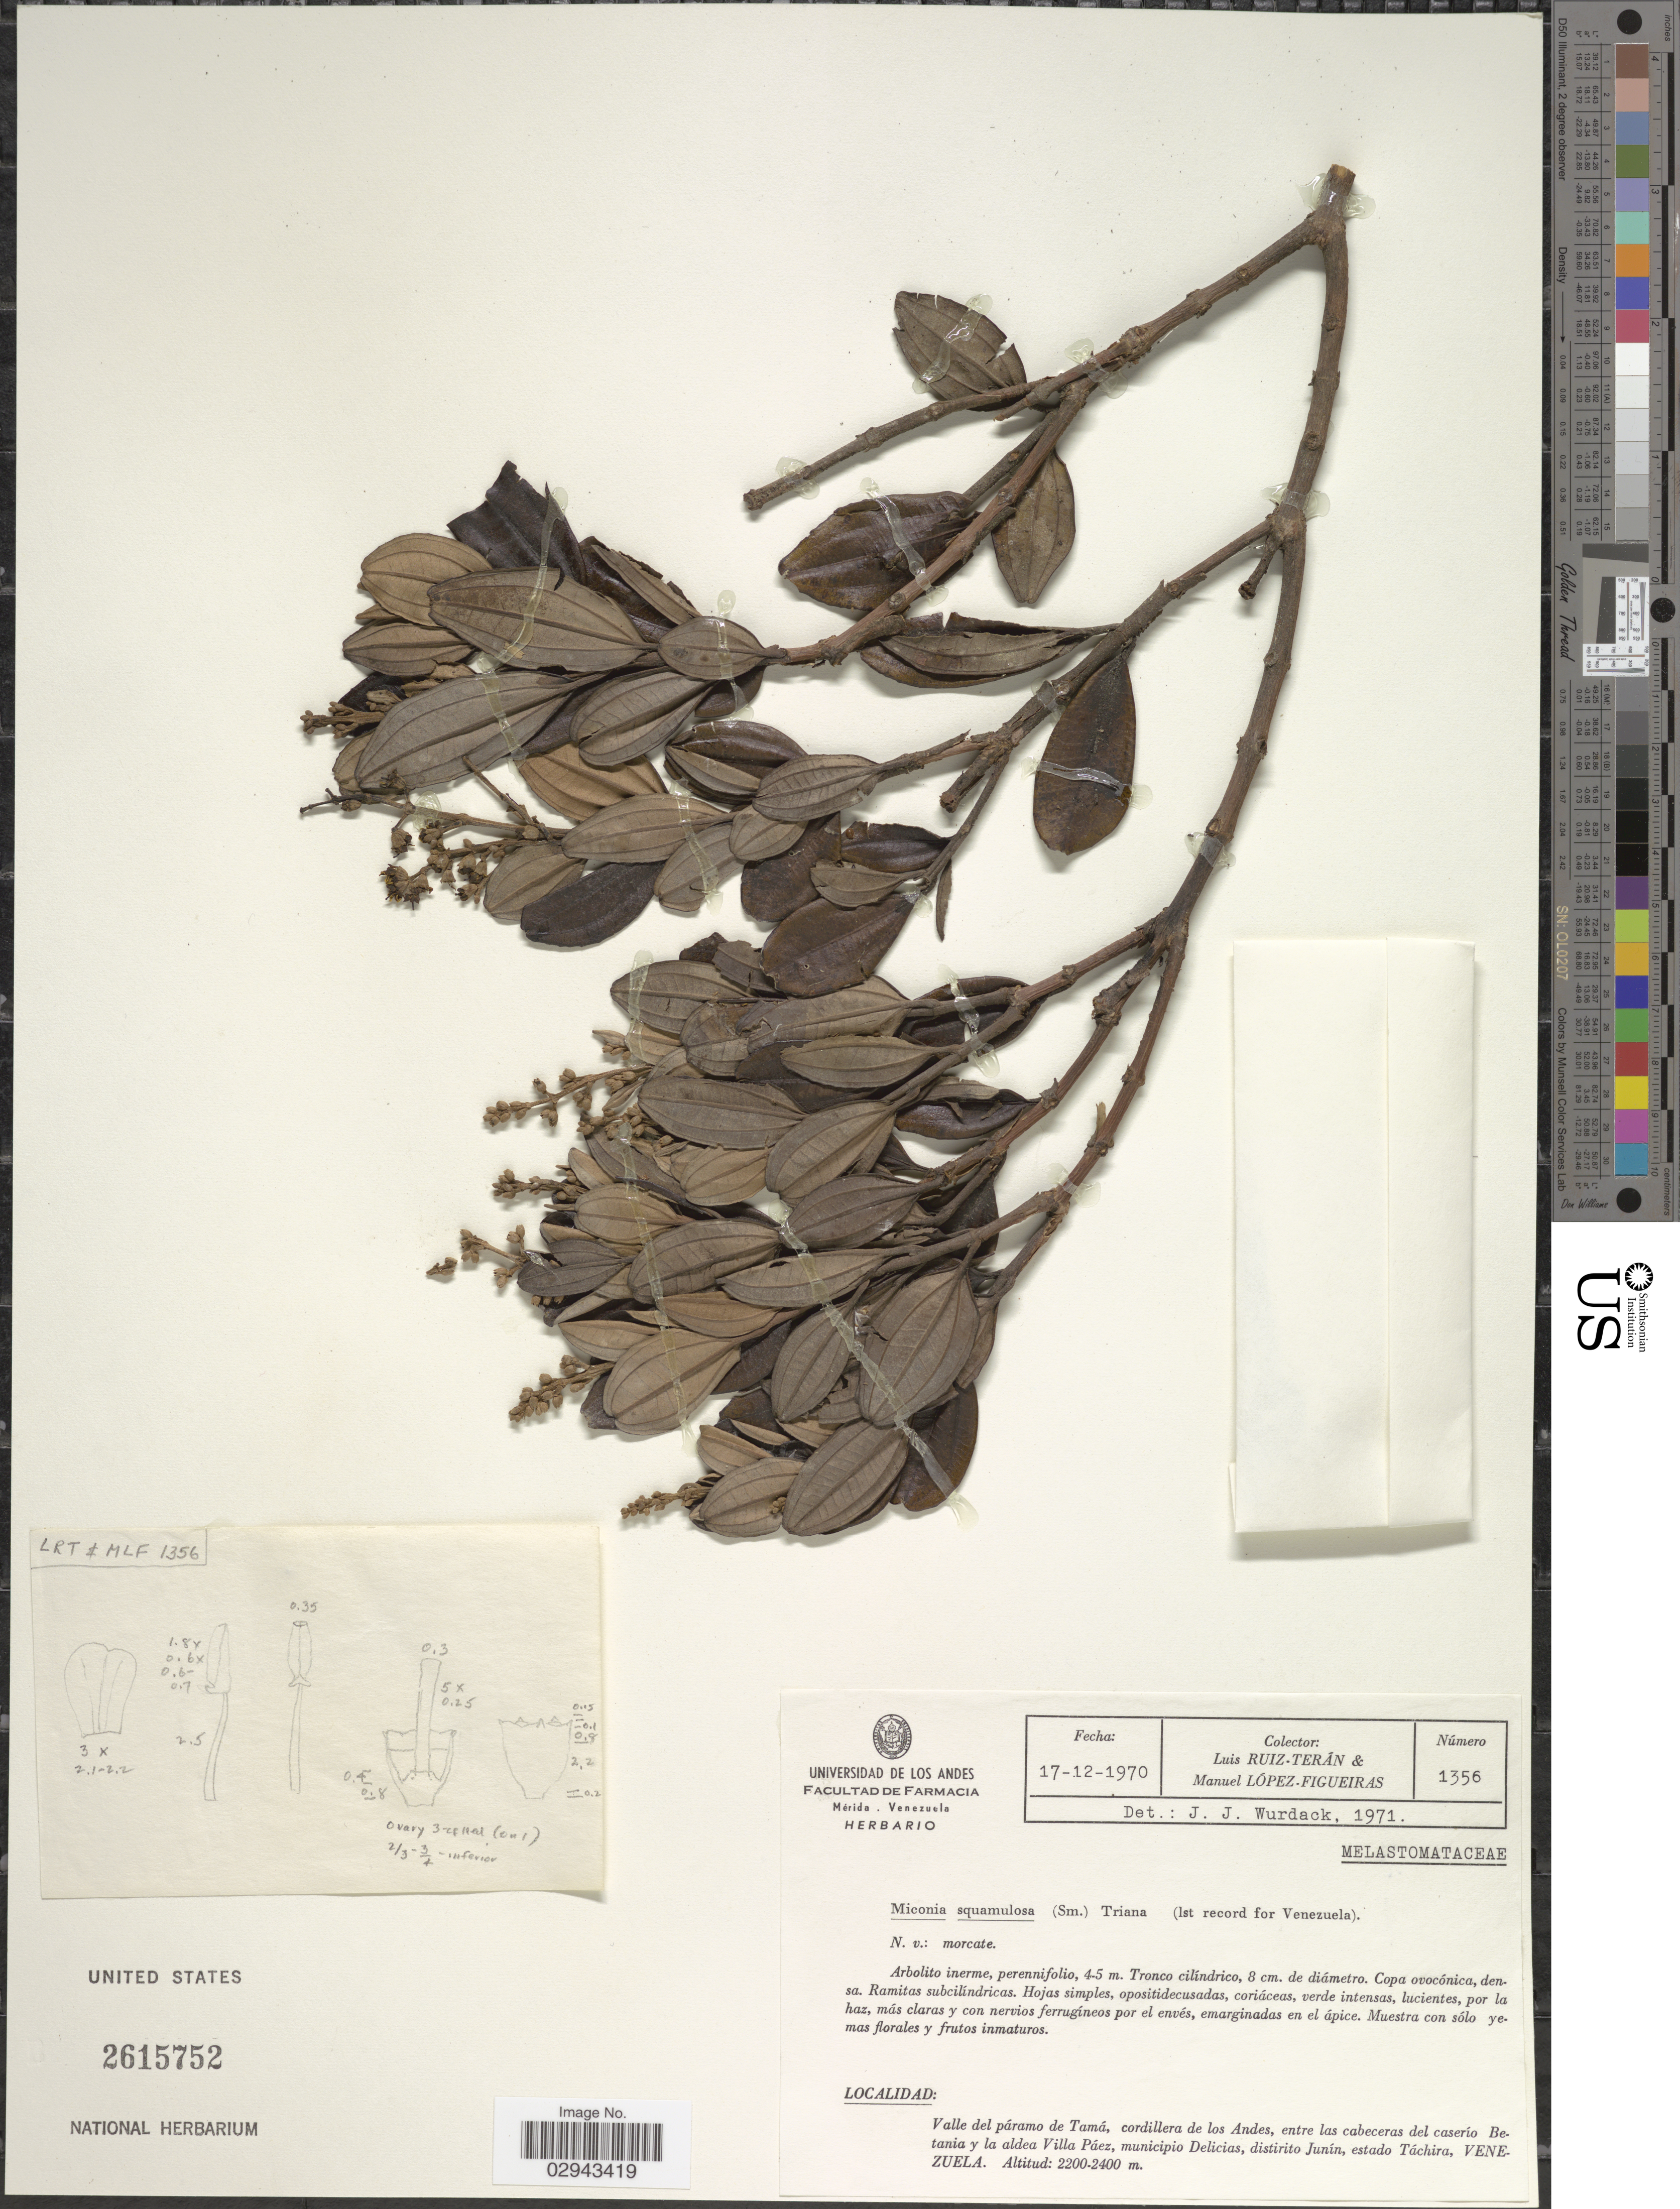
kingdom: Plantae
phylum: Tracheophyta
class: Magnoliopsida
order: Myrtales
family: Melastomataceae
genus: Miconia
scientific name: Miconia squamulosa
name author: (Sm.) Triana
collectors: L. Teran & M. López Figueiras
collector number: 1356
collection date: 1970-12-17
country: Venezuela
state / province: Tachira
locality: Valle del páramo de Tamá, cordillera de los Andes, entre las cabeceras del caserío Betania y la aldea Villa Páez, municipio Delicias, distrito Junín.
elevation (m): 2200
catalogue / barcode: US 2615752